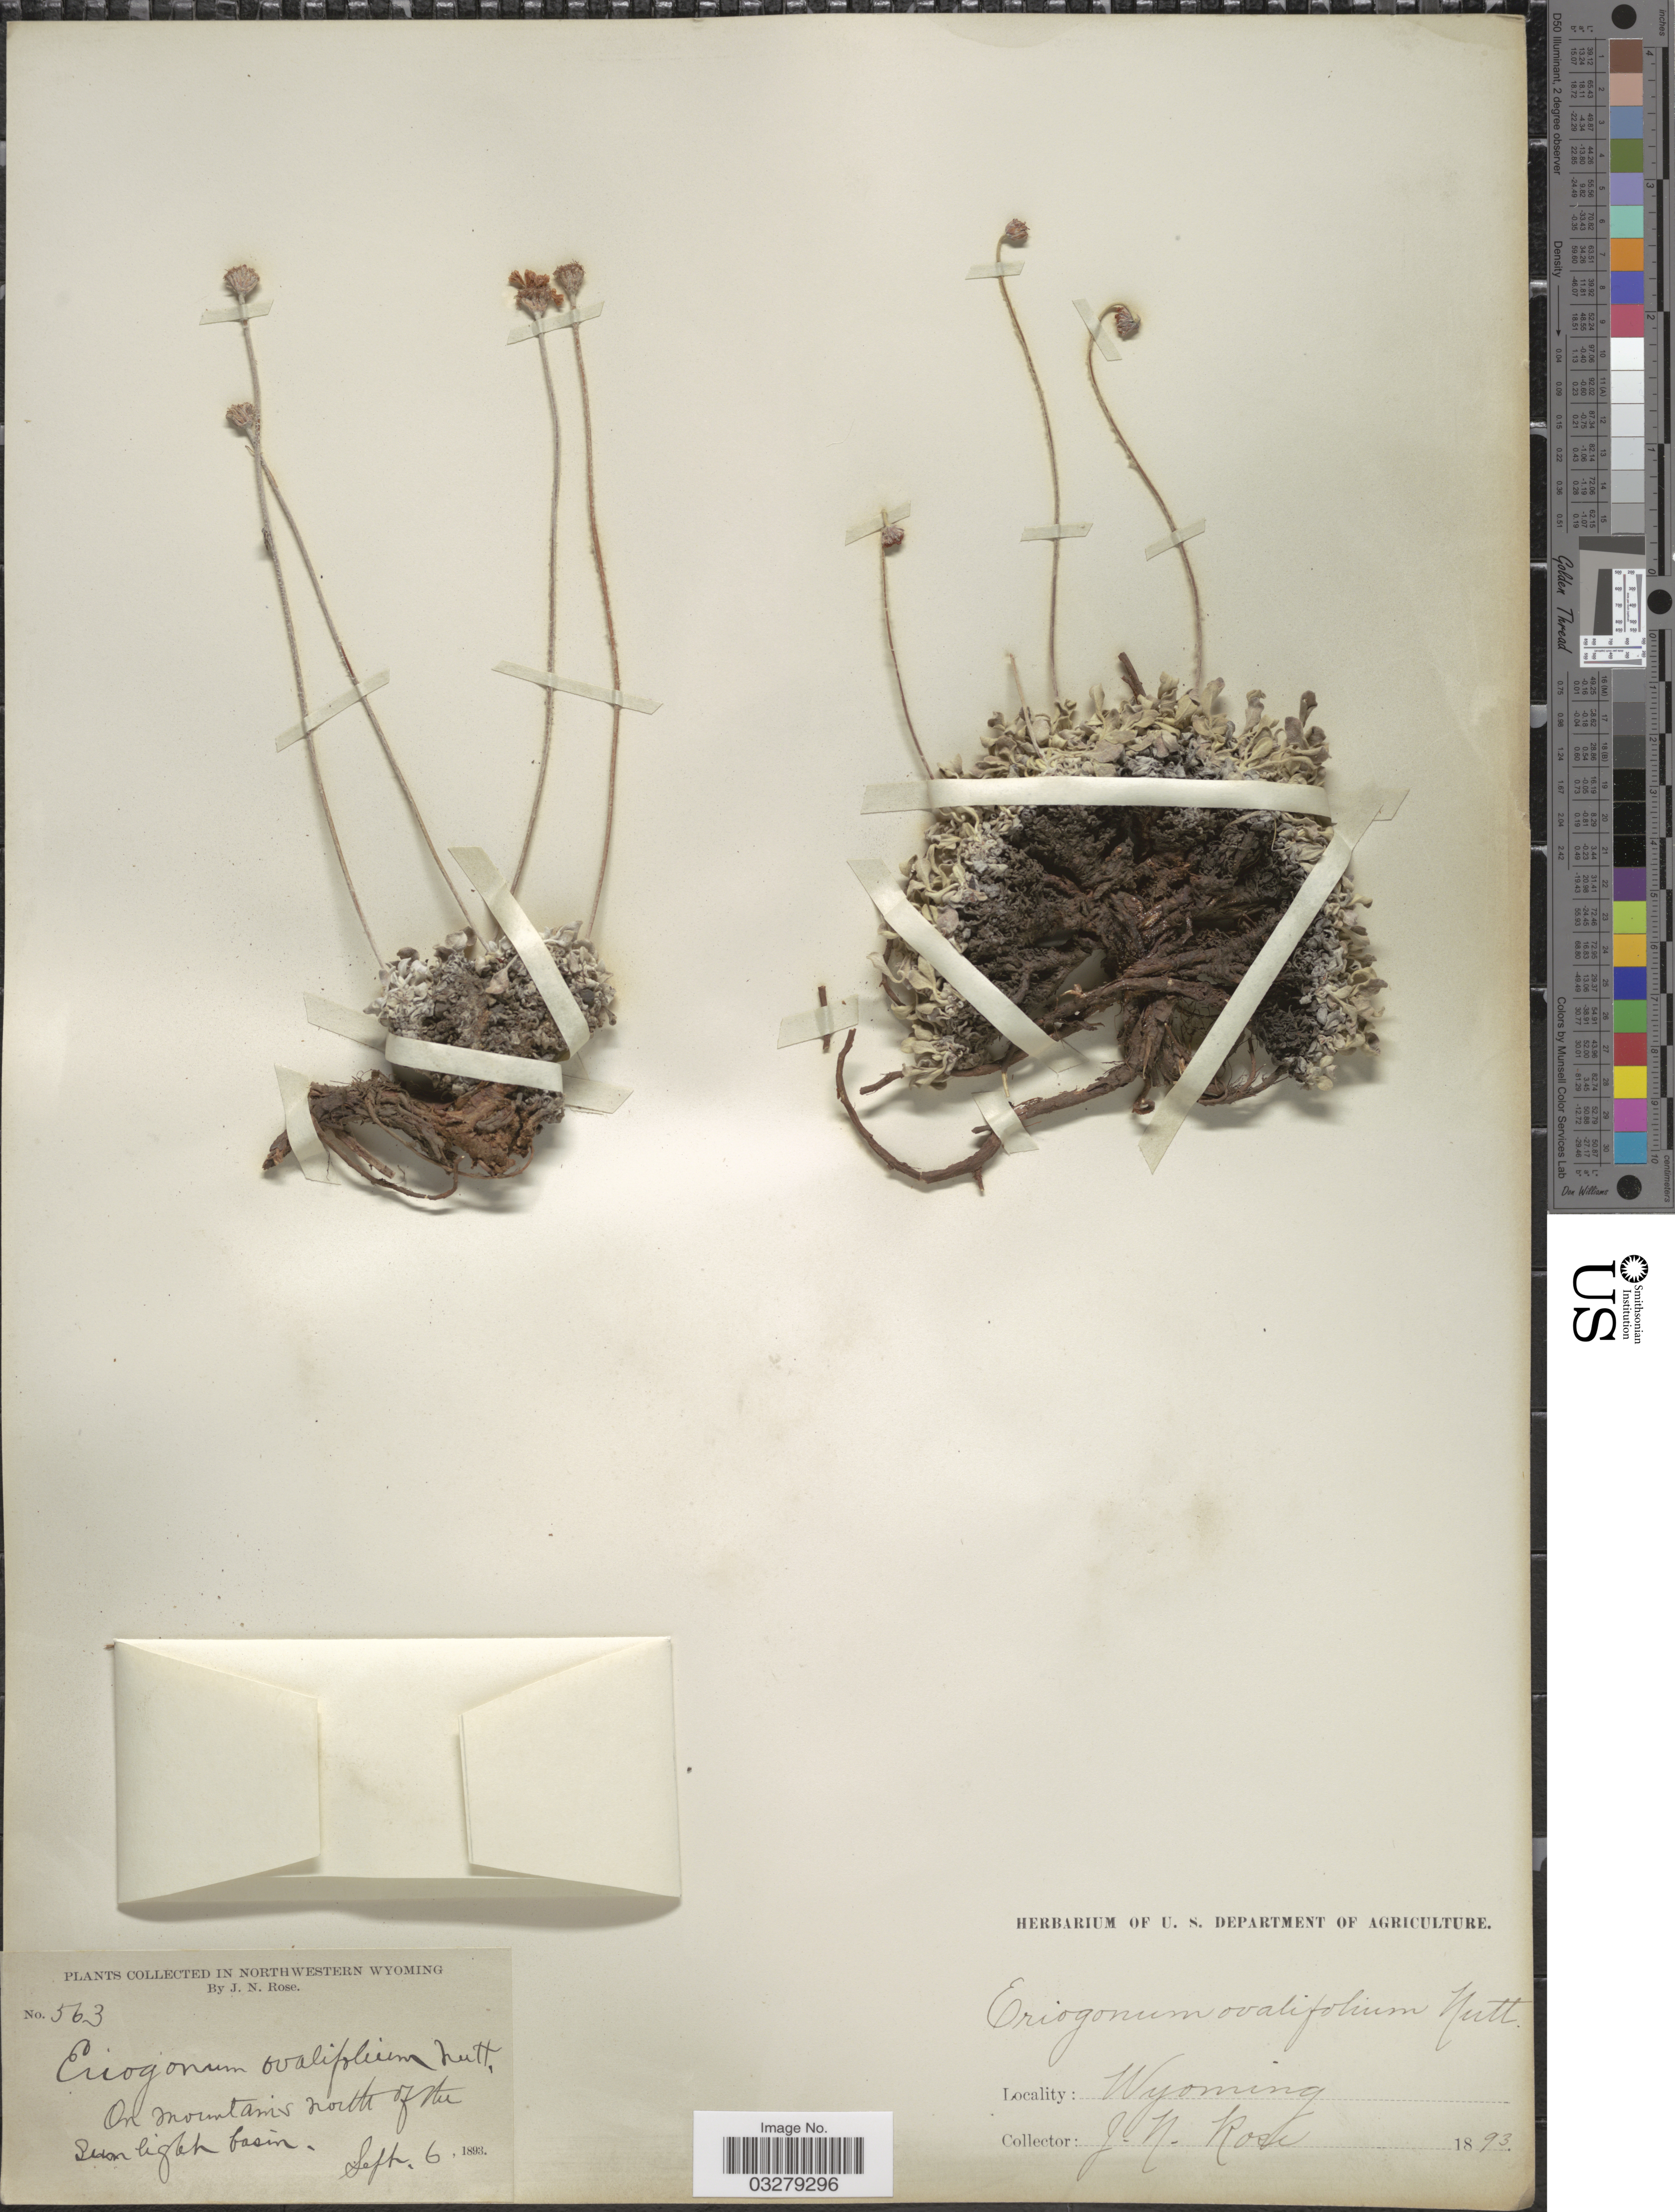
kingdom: Plantae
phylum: Tracheophyta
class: Magnoliopsida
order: Caryophyllales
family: Polygonaceae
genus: Eriogonum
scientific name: Eriogonum ovalifolium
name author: Nutt.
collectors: J. N. Rose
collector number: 563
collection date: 1893-09-06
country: United States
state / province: Wyoming